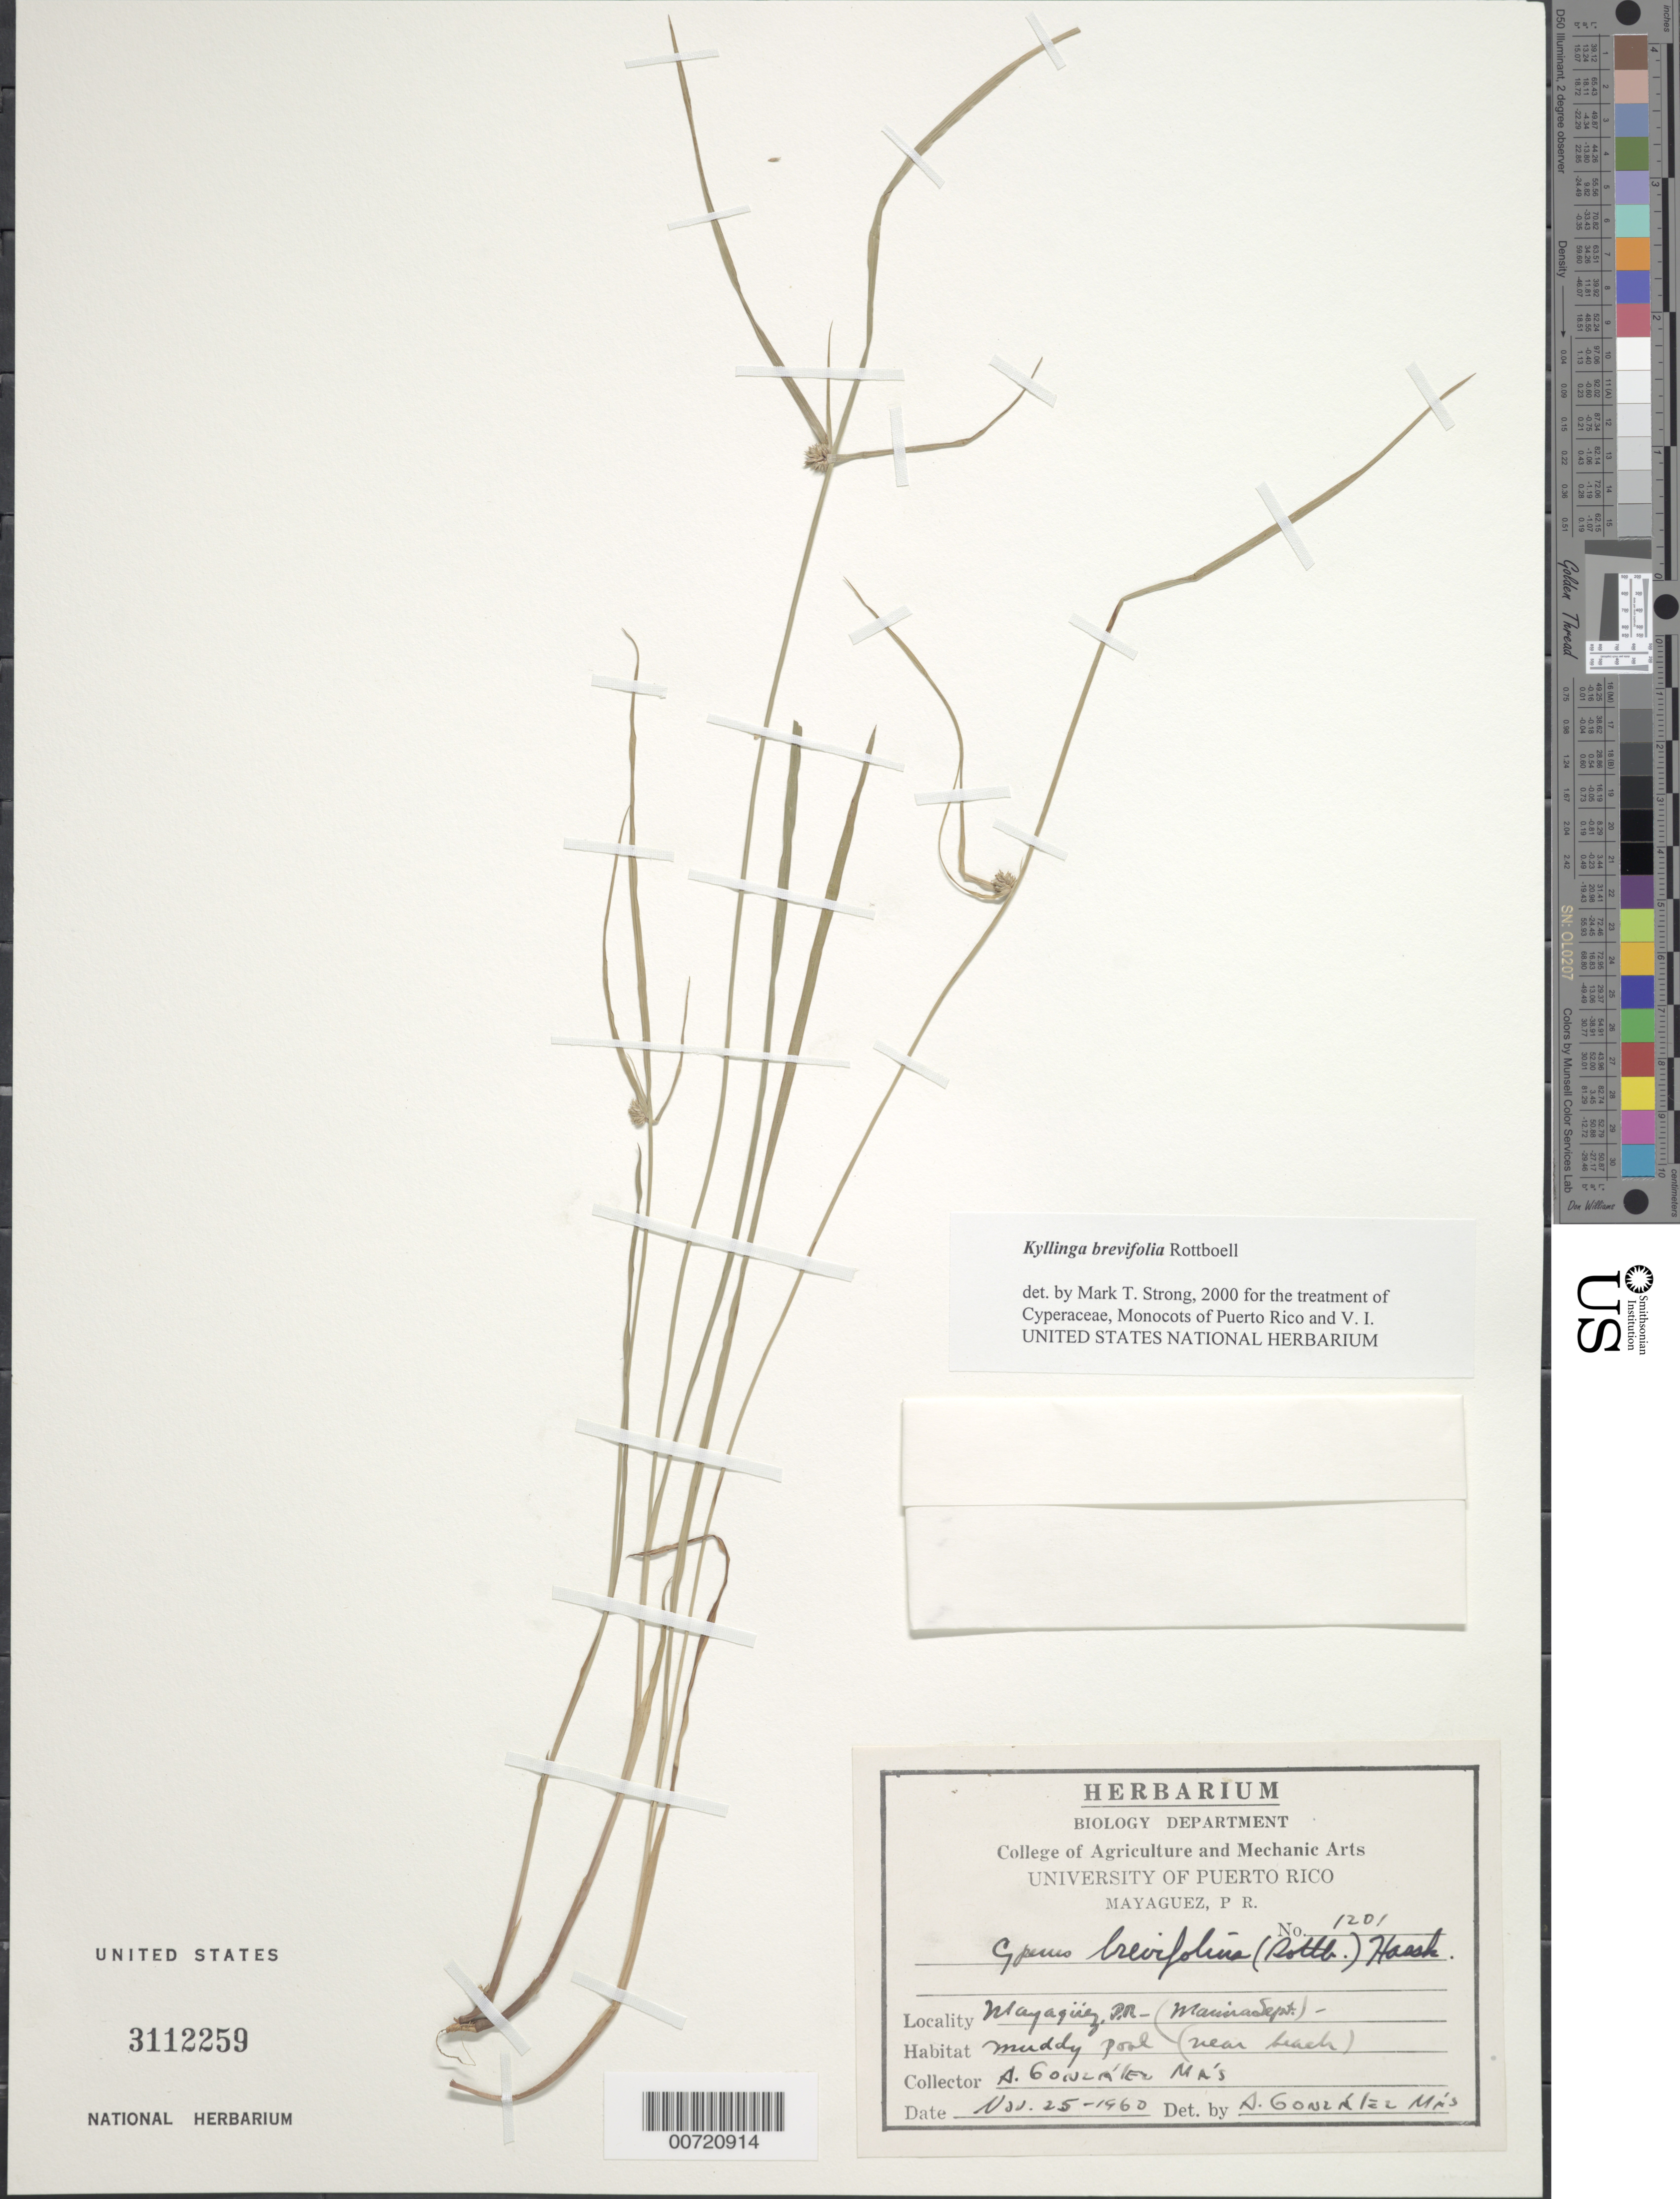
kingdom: Plantae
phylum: Tracheophyta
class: Liliopsida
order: Poales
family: Cyperaceae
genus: Cyperus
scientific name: Cyperus brevifolius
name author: (Rottb.) Hassk.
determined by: Strong, M. T., (US), Smithsonian Institution - National Museum of Natural History (UNITED STATES)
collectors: A. González Más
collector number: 1201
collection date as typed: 25 Nov 1960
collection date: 1960-11-25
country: Puerto Rico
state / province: Mayagüez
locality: Mayagüez.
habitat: Muddy pool near beach.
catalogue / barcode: US 3112259